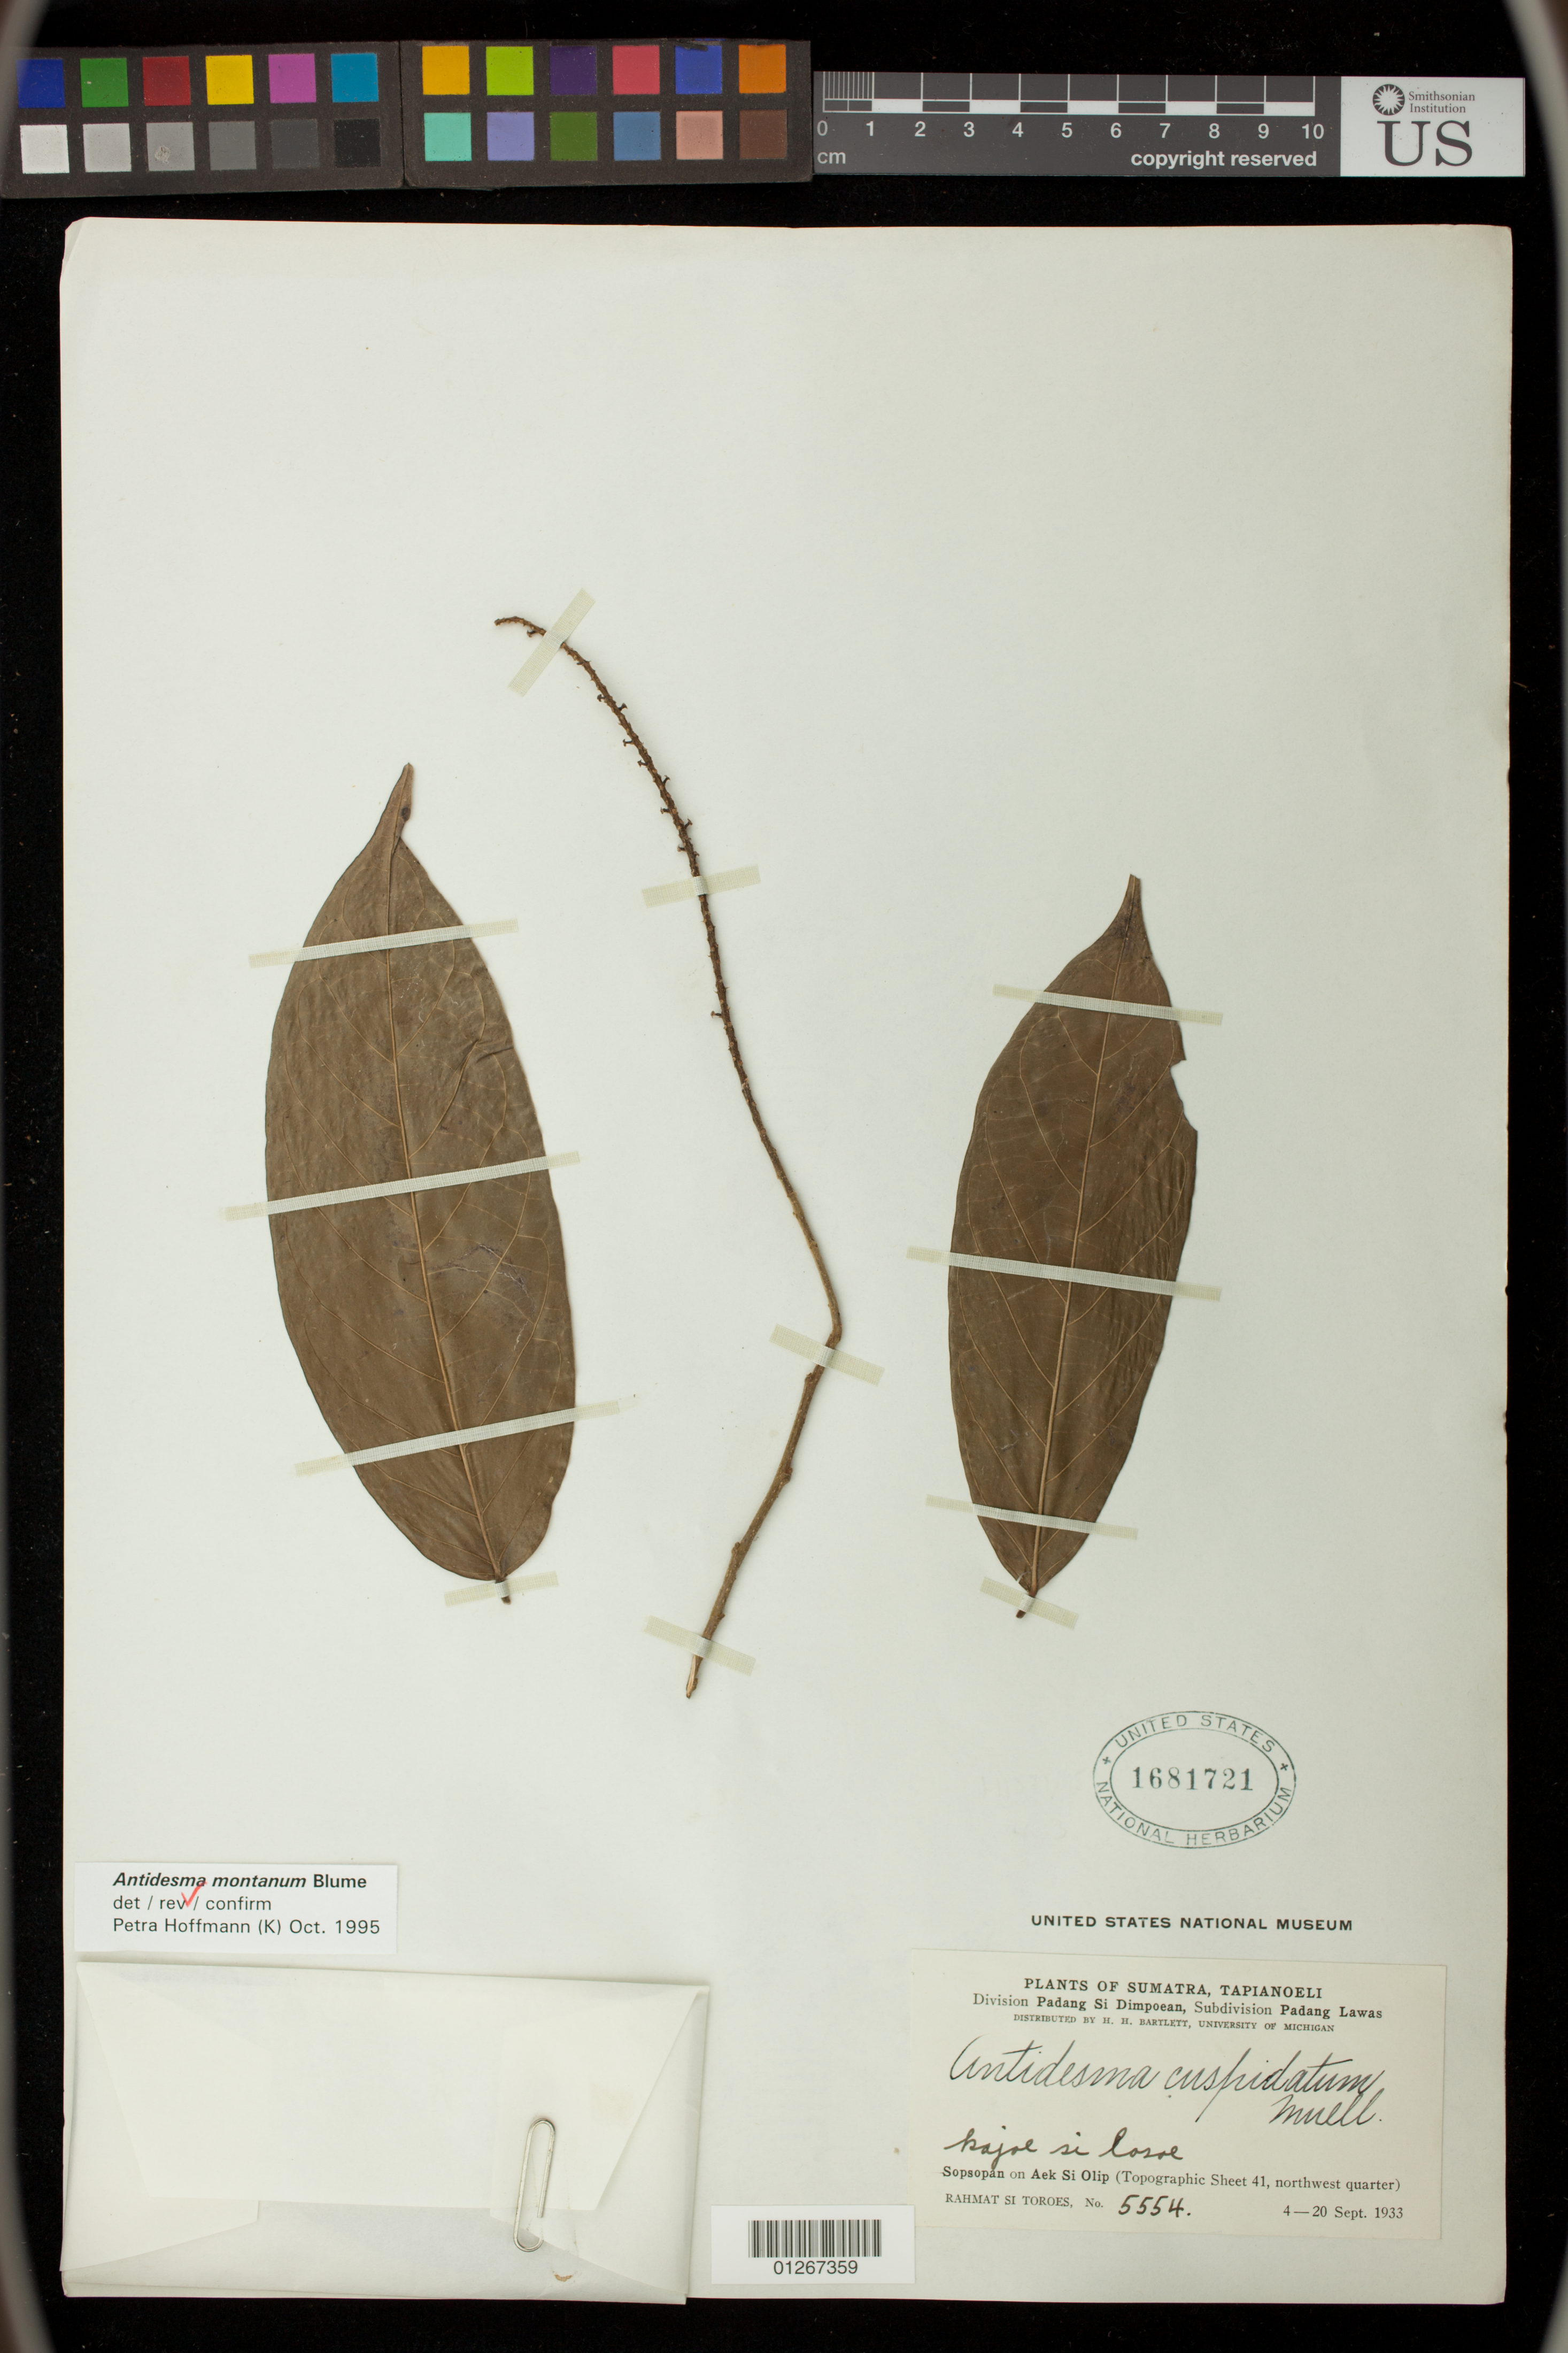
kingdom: Plantae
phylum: Tracheophyta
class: Magnoliopsida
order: Malpighiales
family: Phyllanthaceae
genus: Antidesma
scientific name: Antidesma montanum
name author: Blume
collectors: Rahmat Si Boeea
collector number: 5554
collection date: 1933-09-04/1933-09-20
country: Indonesia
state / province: Tapianoeli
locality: Division of Padang Si Dimpoean, Subdivision of Padang Lawas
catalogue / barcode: US 1681721